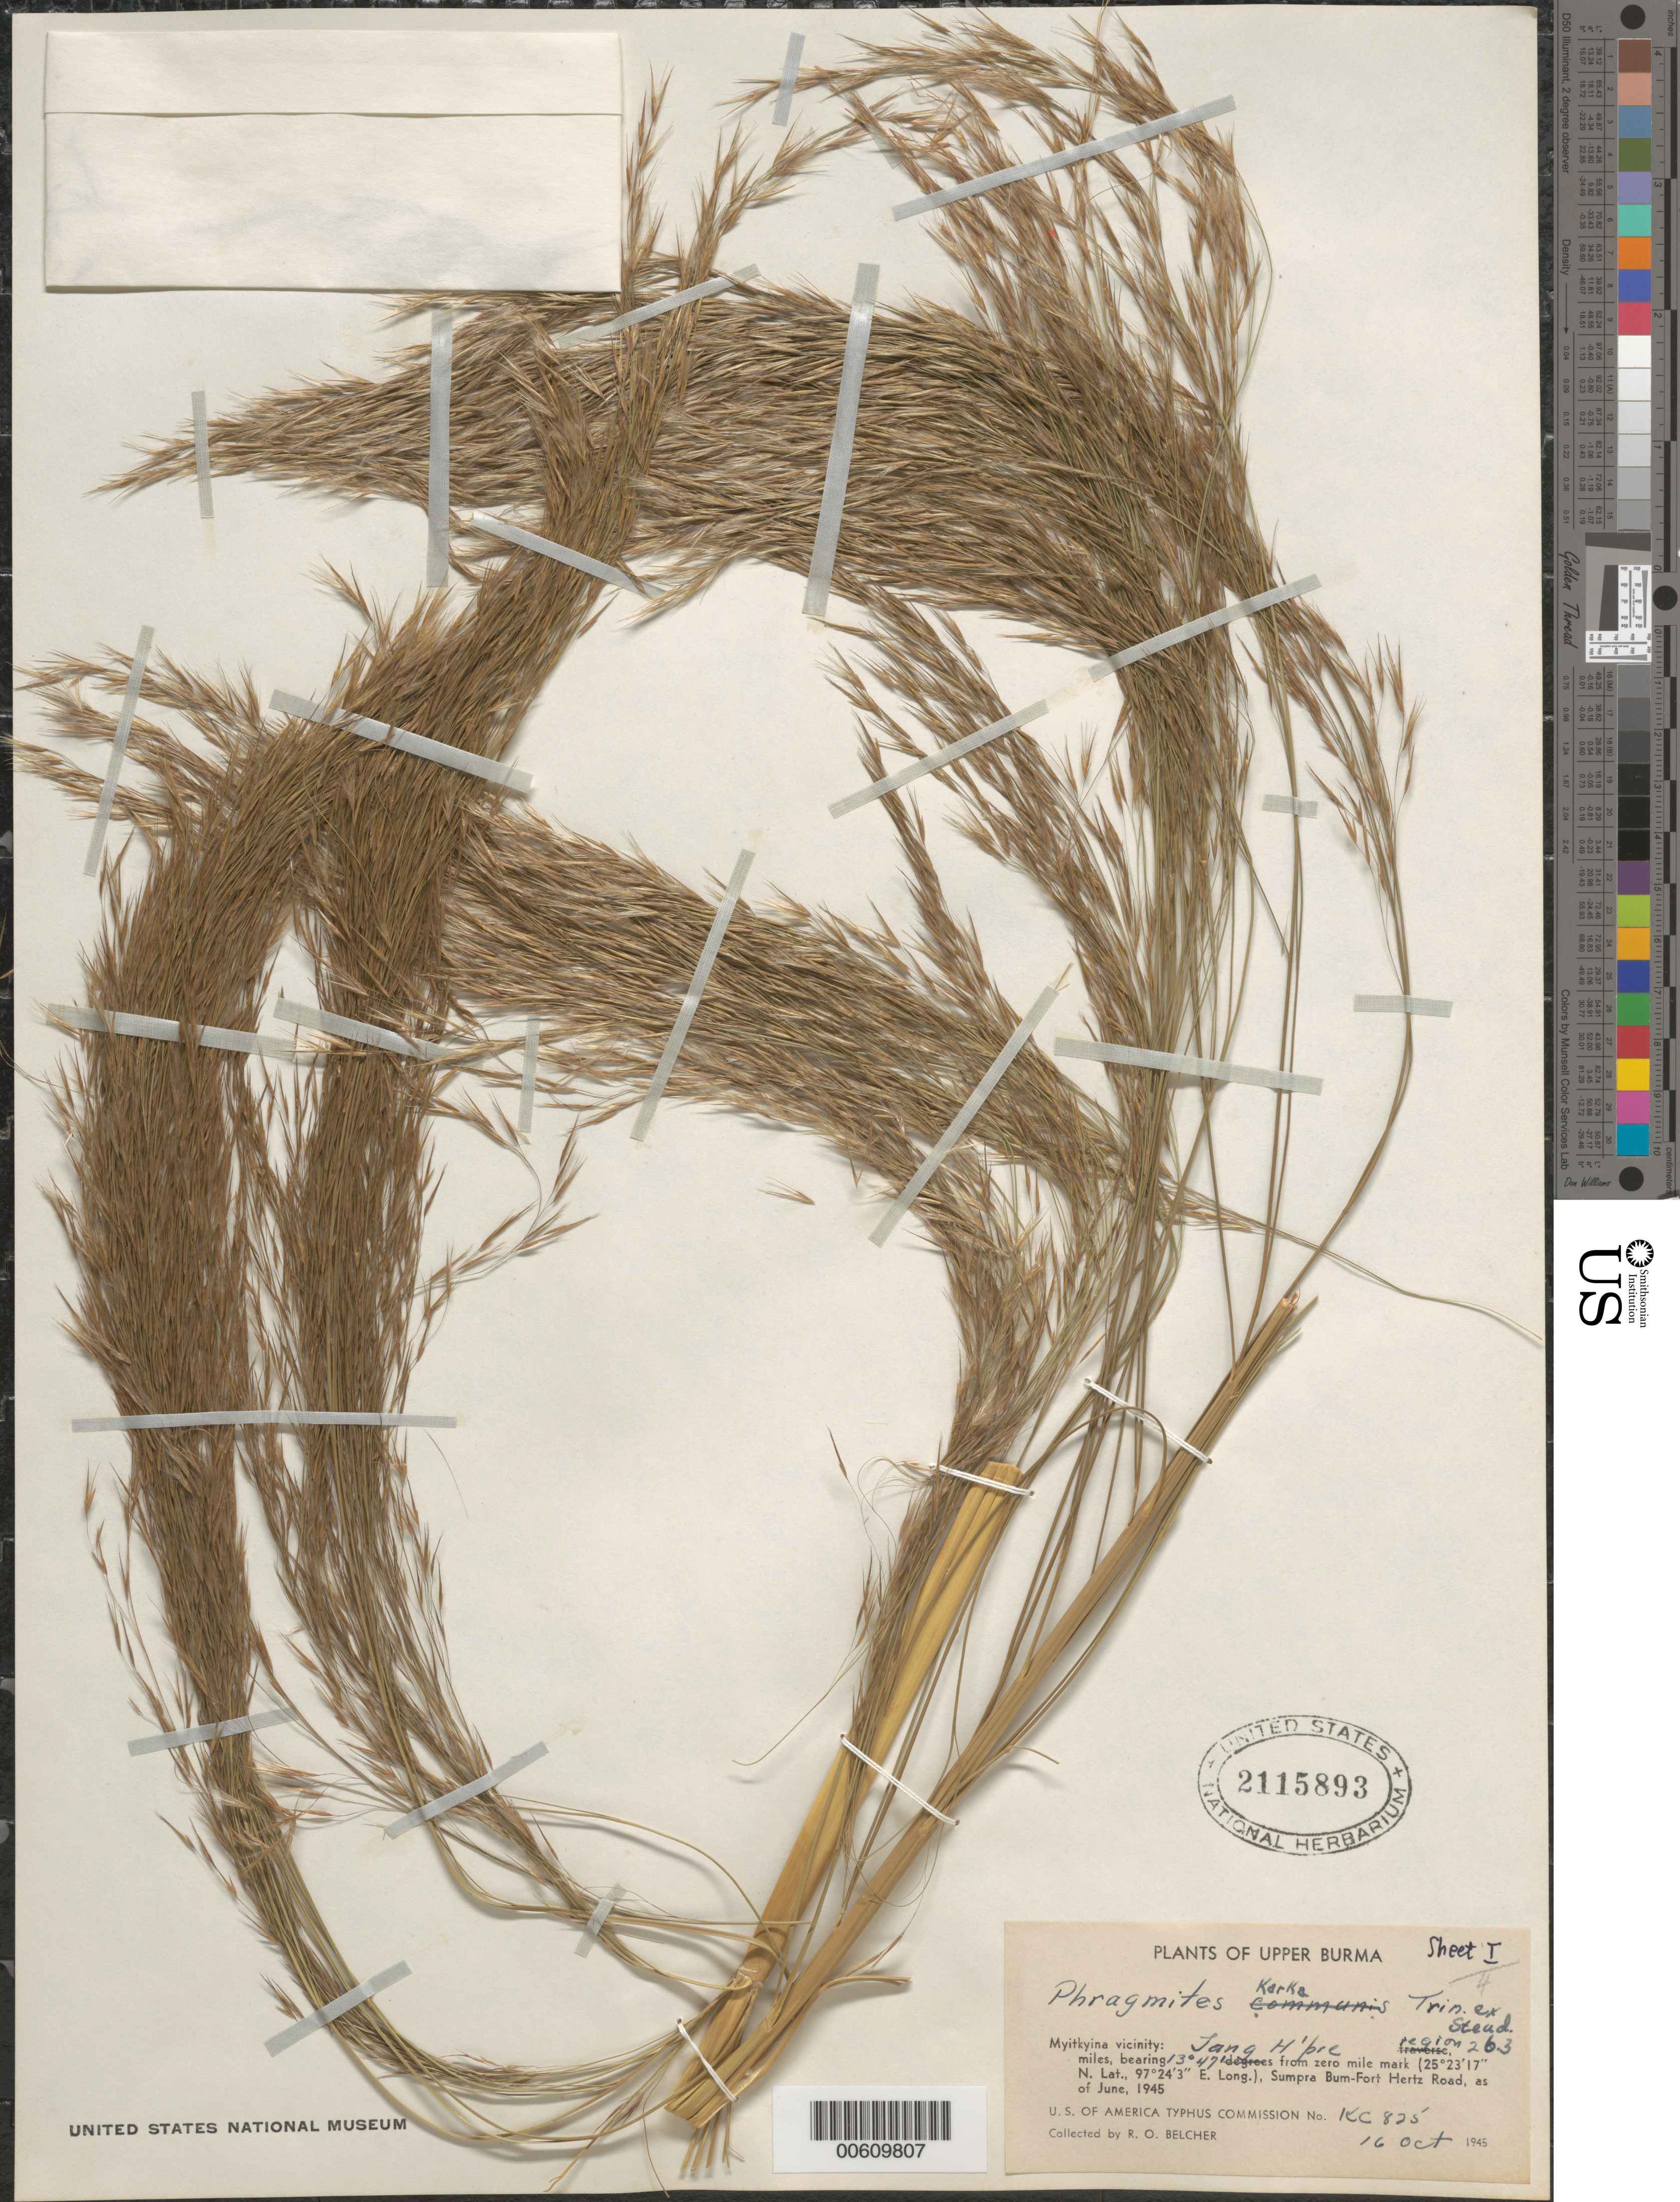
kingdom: Plantae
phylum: Tracheophyta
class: Liliopsida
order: Poales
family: Poaceae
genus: Phragmites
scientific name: Phragmites karka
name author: (Retz.) Trin. ex Steud.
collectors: R. Belcher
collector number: KC 825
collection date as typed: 16 Oct 1945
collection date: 1945-10-16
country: Myanmar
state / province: Kachin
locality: Myitkyina, Tang H'pre area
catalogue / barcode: US 2115893